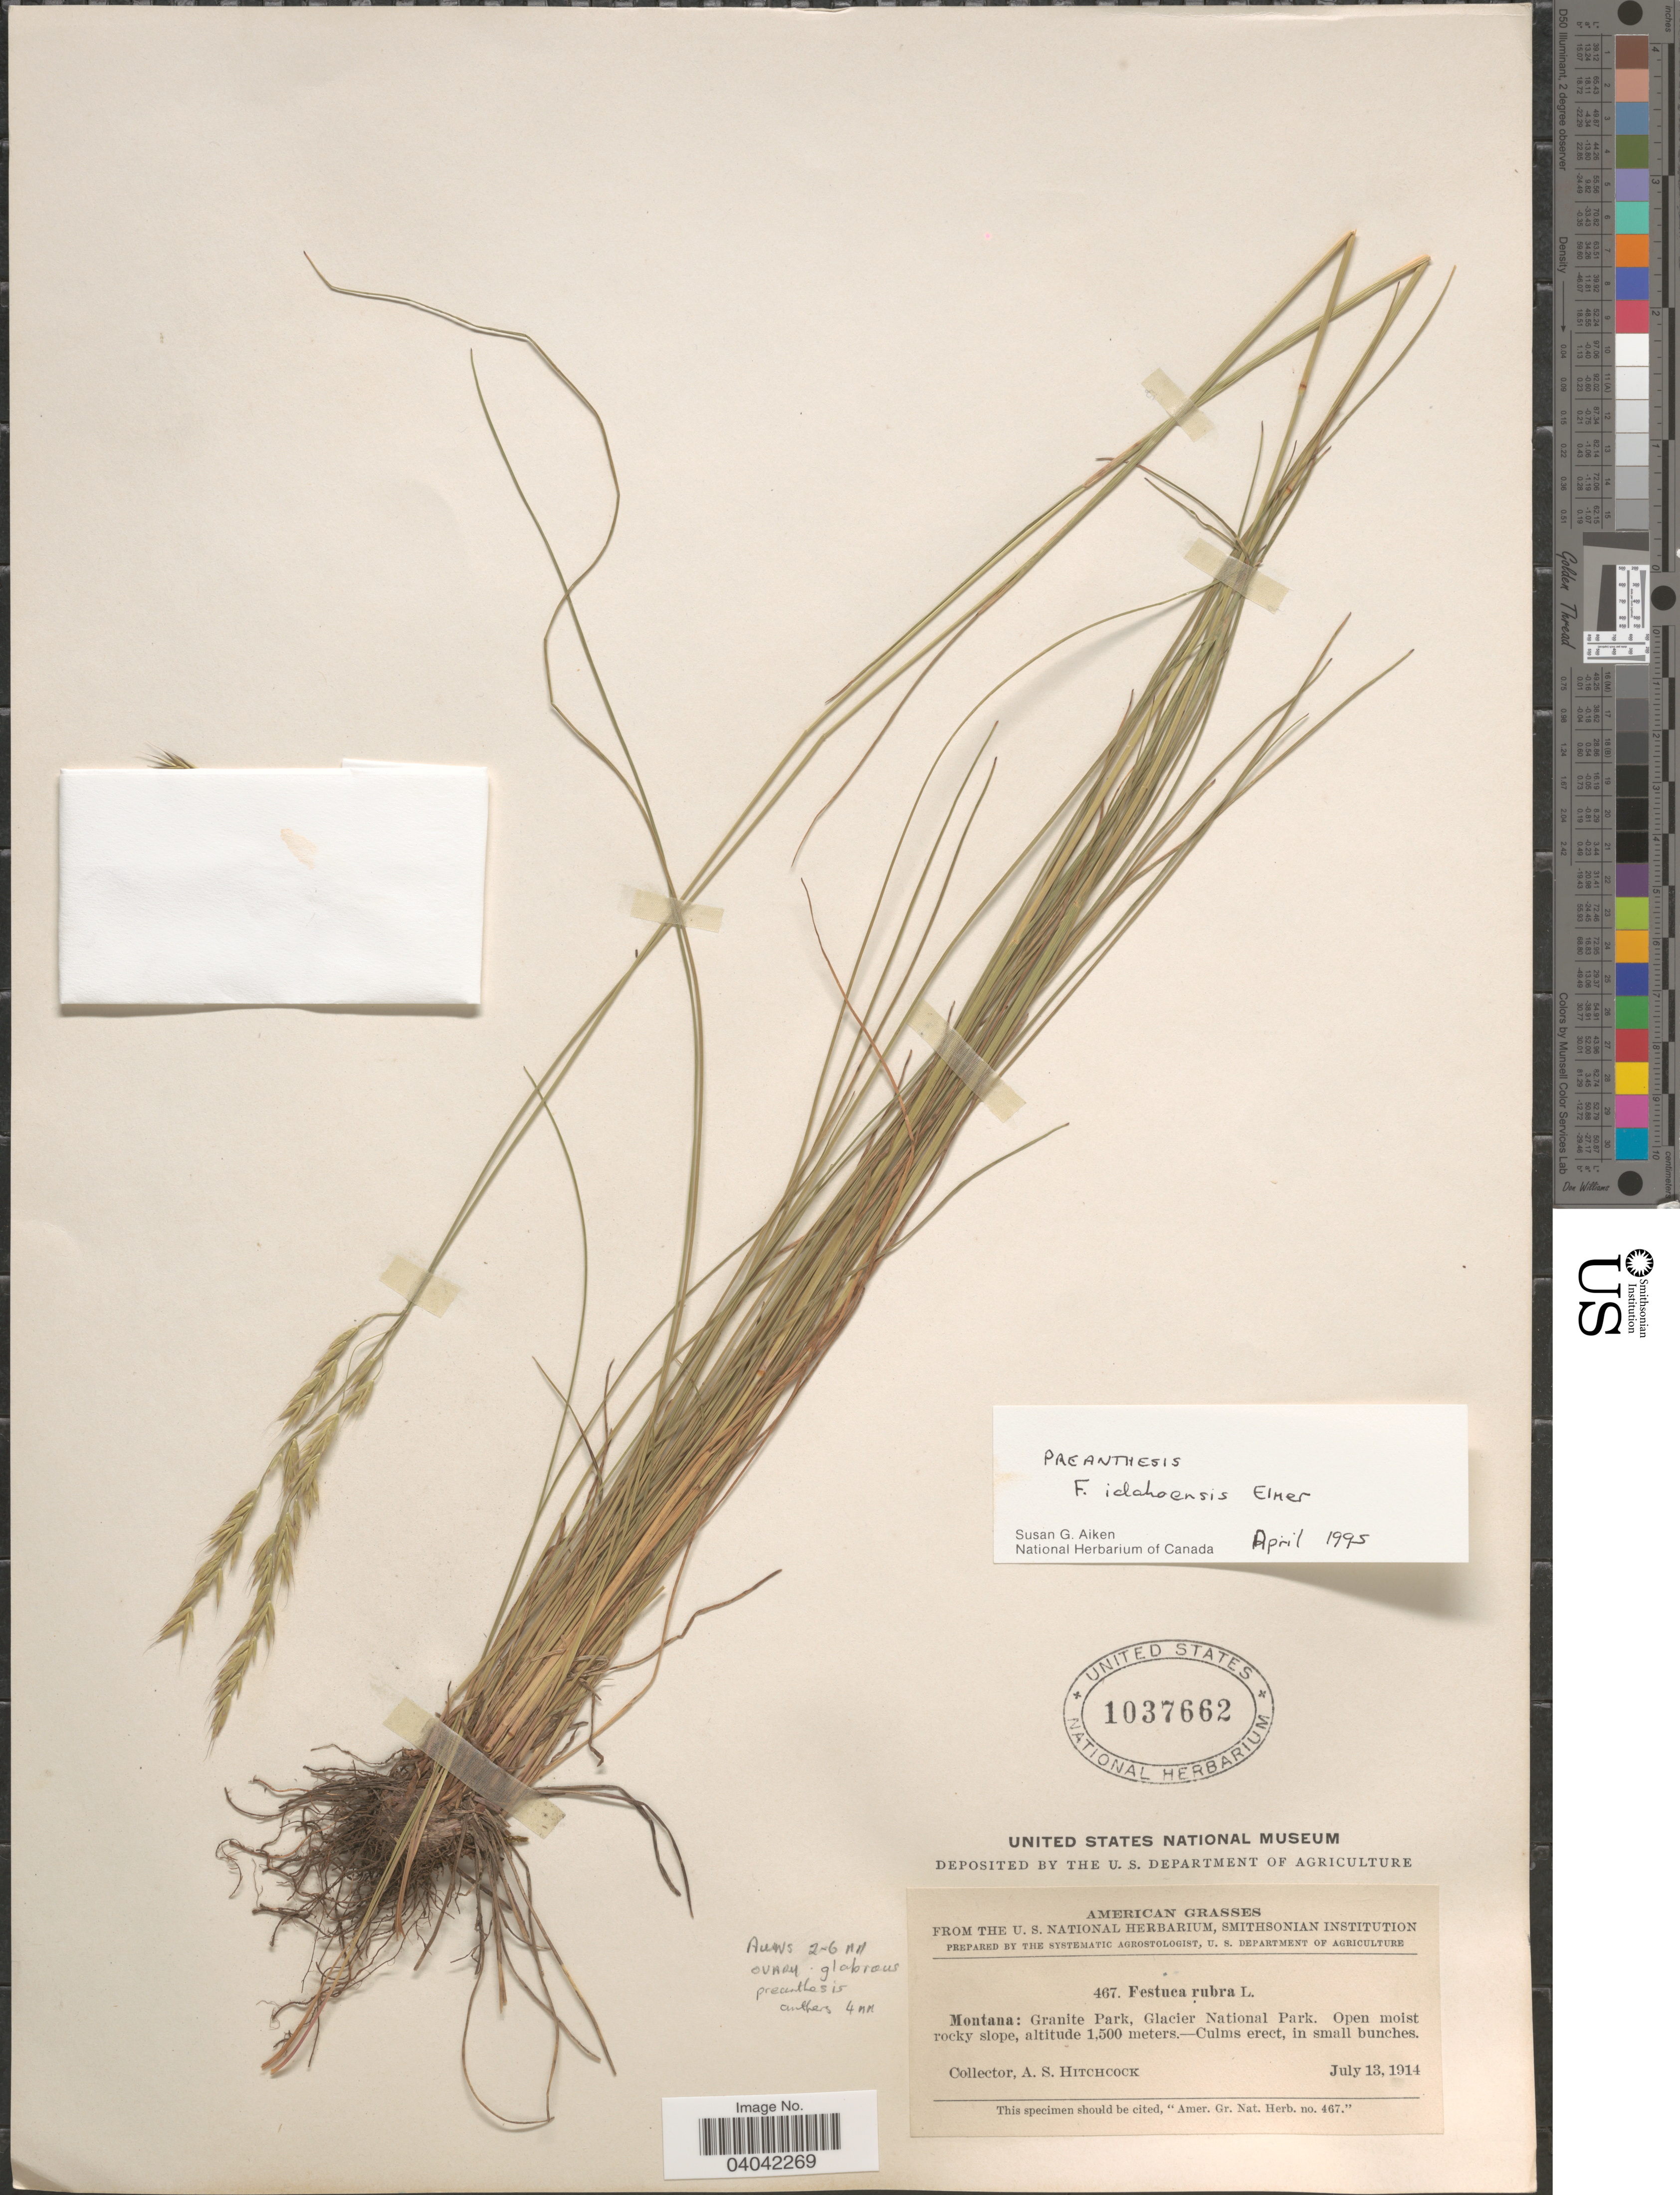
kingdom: Plantae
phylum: Tracheophyta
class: Liliopsida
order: Poales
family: Poaceae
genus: Festuca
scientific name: Festuca idahoensis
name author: Elmer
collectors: A. S. Hitchcock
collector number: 467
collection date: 1914-07-13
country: United States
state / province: Montana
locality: Granite Park, Glacier National Park.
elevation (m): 1500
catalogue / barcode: US 1037662